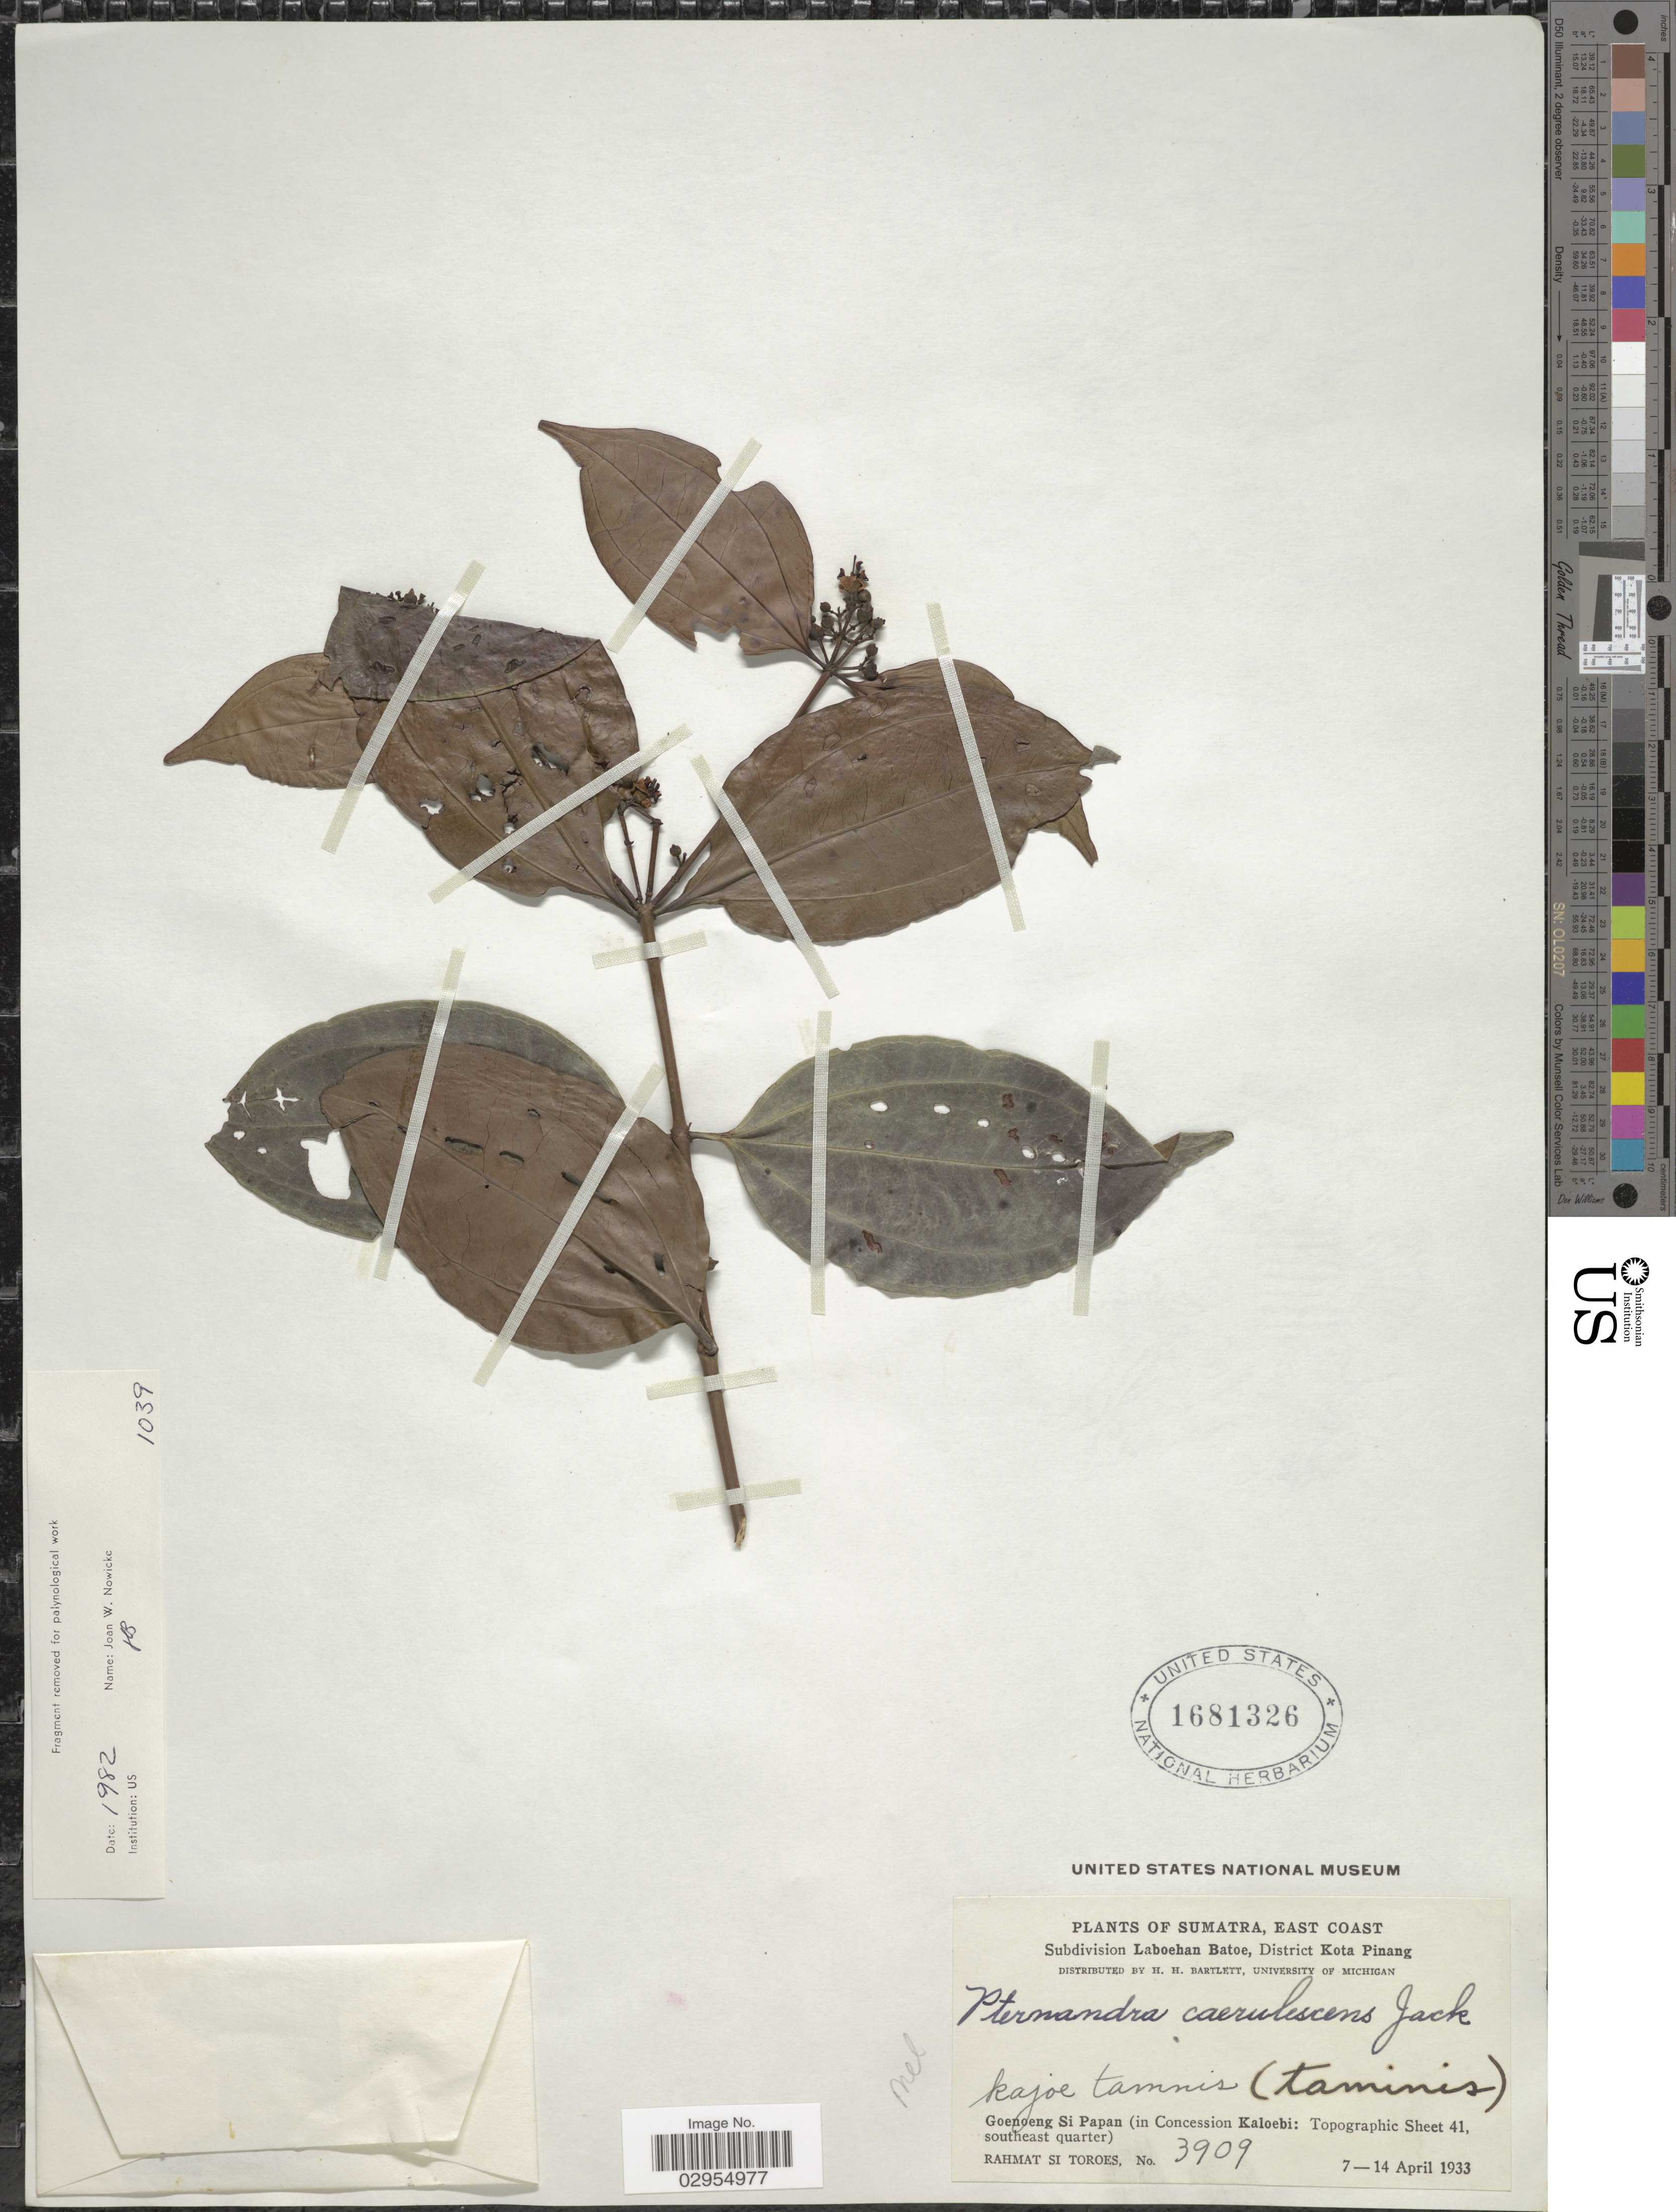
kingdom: Plantae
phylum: Tracheophyta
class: Magnoliopsida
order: Myrtales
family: Melastomataceae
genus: Pternandra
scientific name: Pternandra coerulescens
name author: Jack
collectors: Rahmat Si Boeea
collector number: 3909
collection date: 1933-04-07/1933-04-14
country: Indonesia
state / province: Sumatra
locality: East Coast. Subdivision Laboehan Batoe, District Kota Pinang. Goenoeng Si Papan (in Concession Kaloebi: Topographic Sheet 41, southeast quarter)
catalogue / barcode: US 1681326